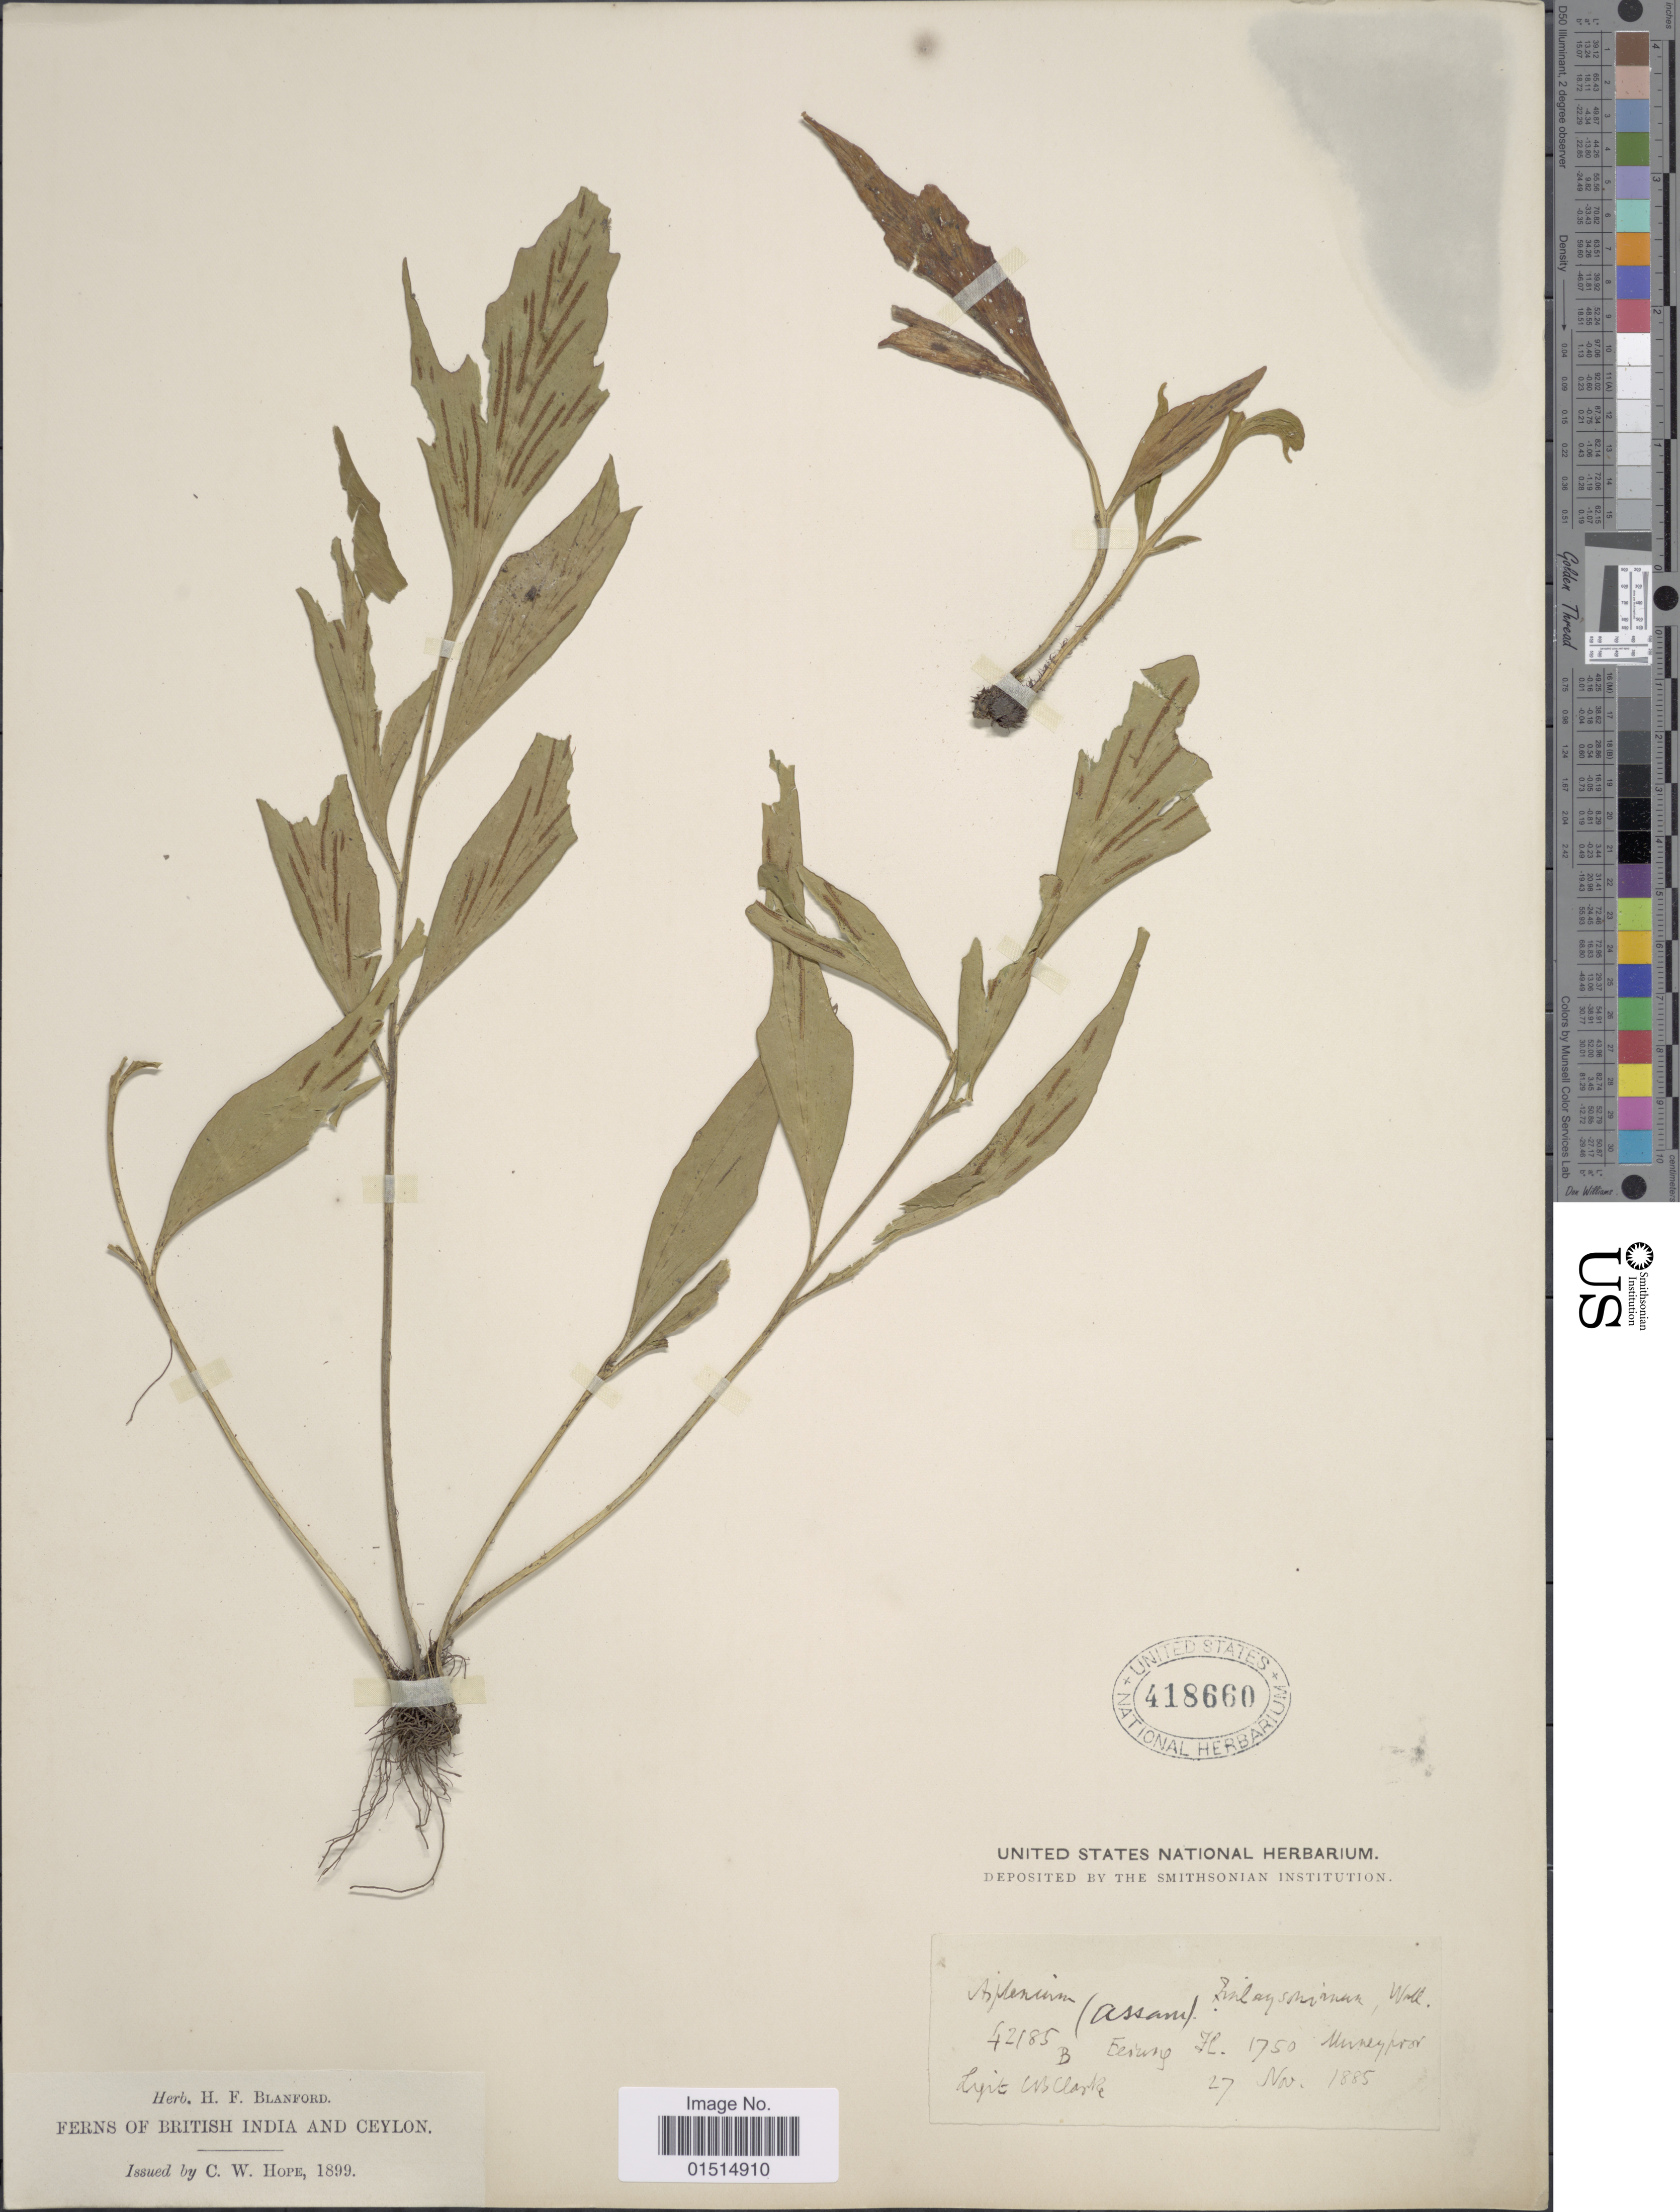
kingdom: Plantae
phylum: Tracheophyta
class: Polypodiopsida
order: Polypodiales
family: Aspleniaceae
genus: Asplenium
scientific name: Asplenium finlaysonianum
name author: Wall. ex Hook.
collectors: C. B. Clarke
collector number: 42185B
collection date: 1885-11-27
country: India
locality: Assam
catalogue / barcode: US 418660